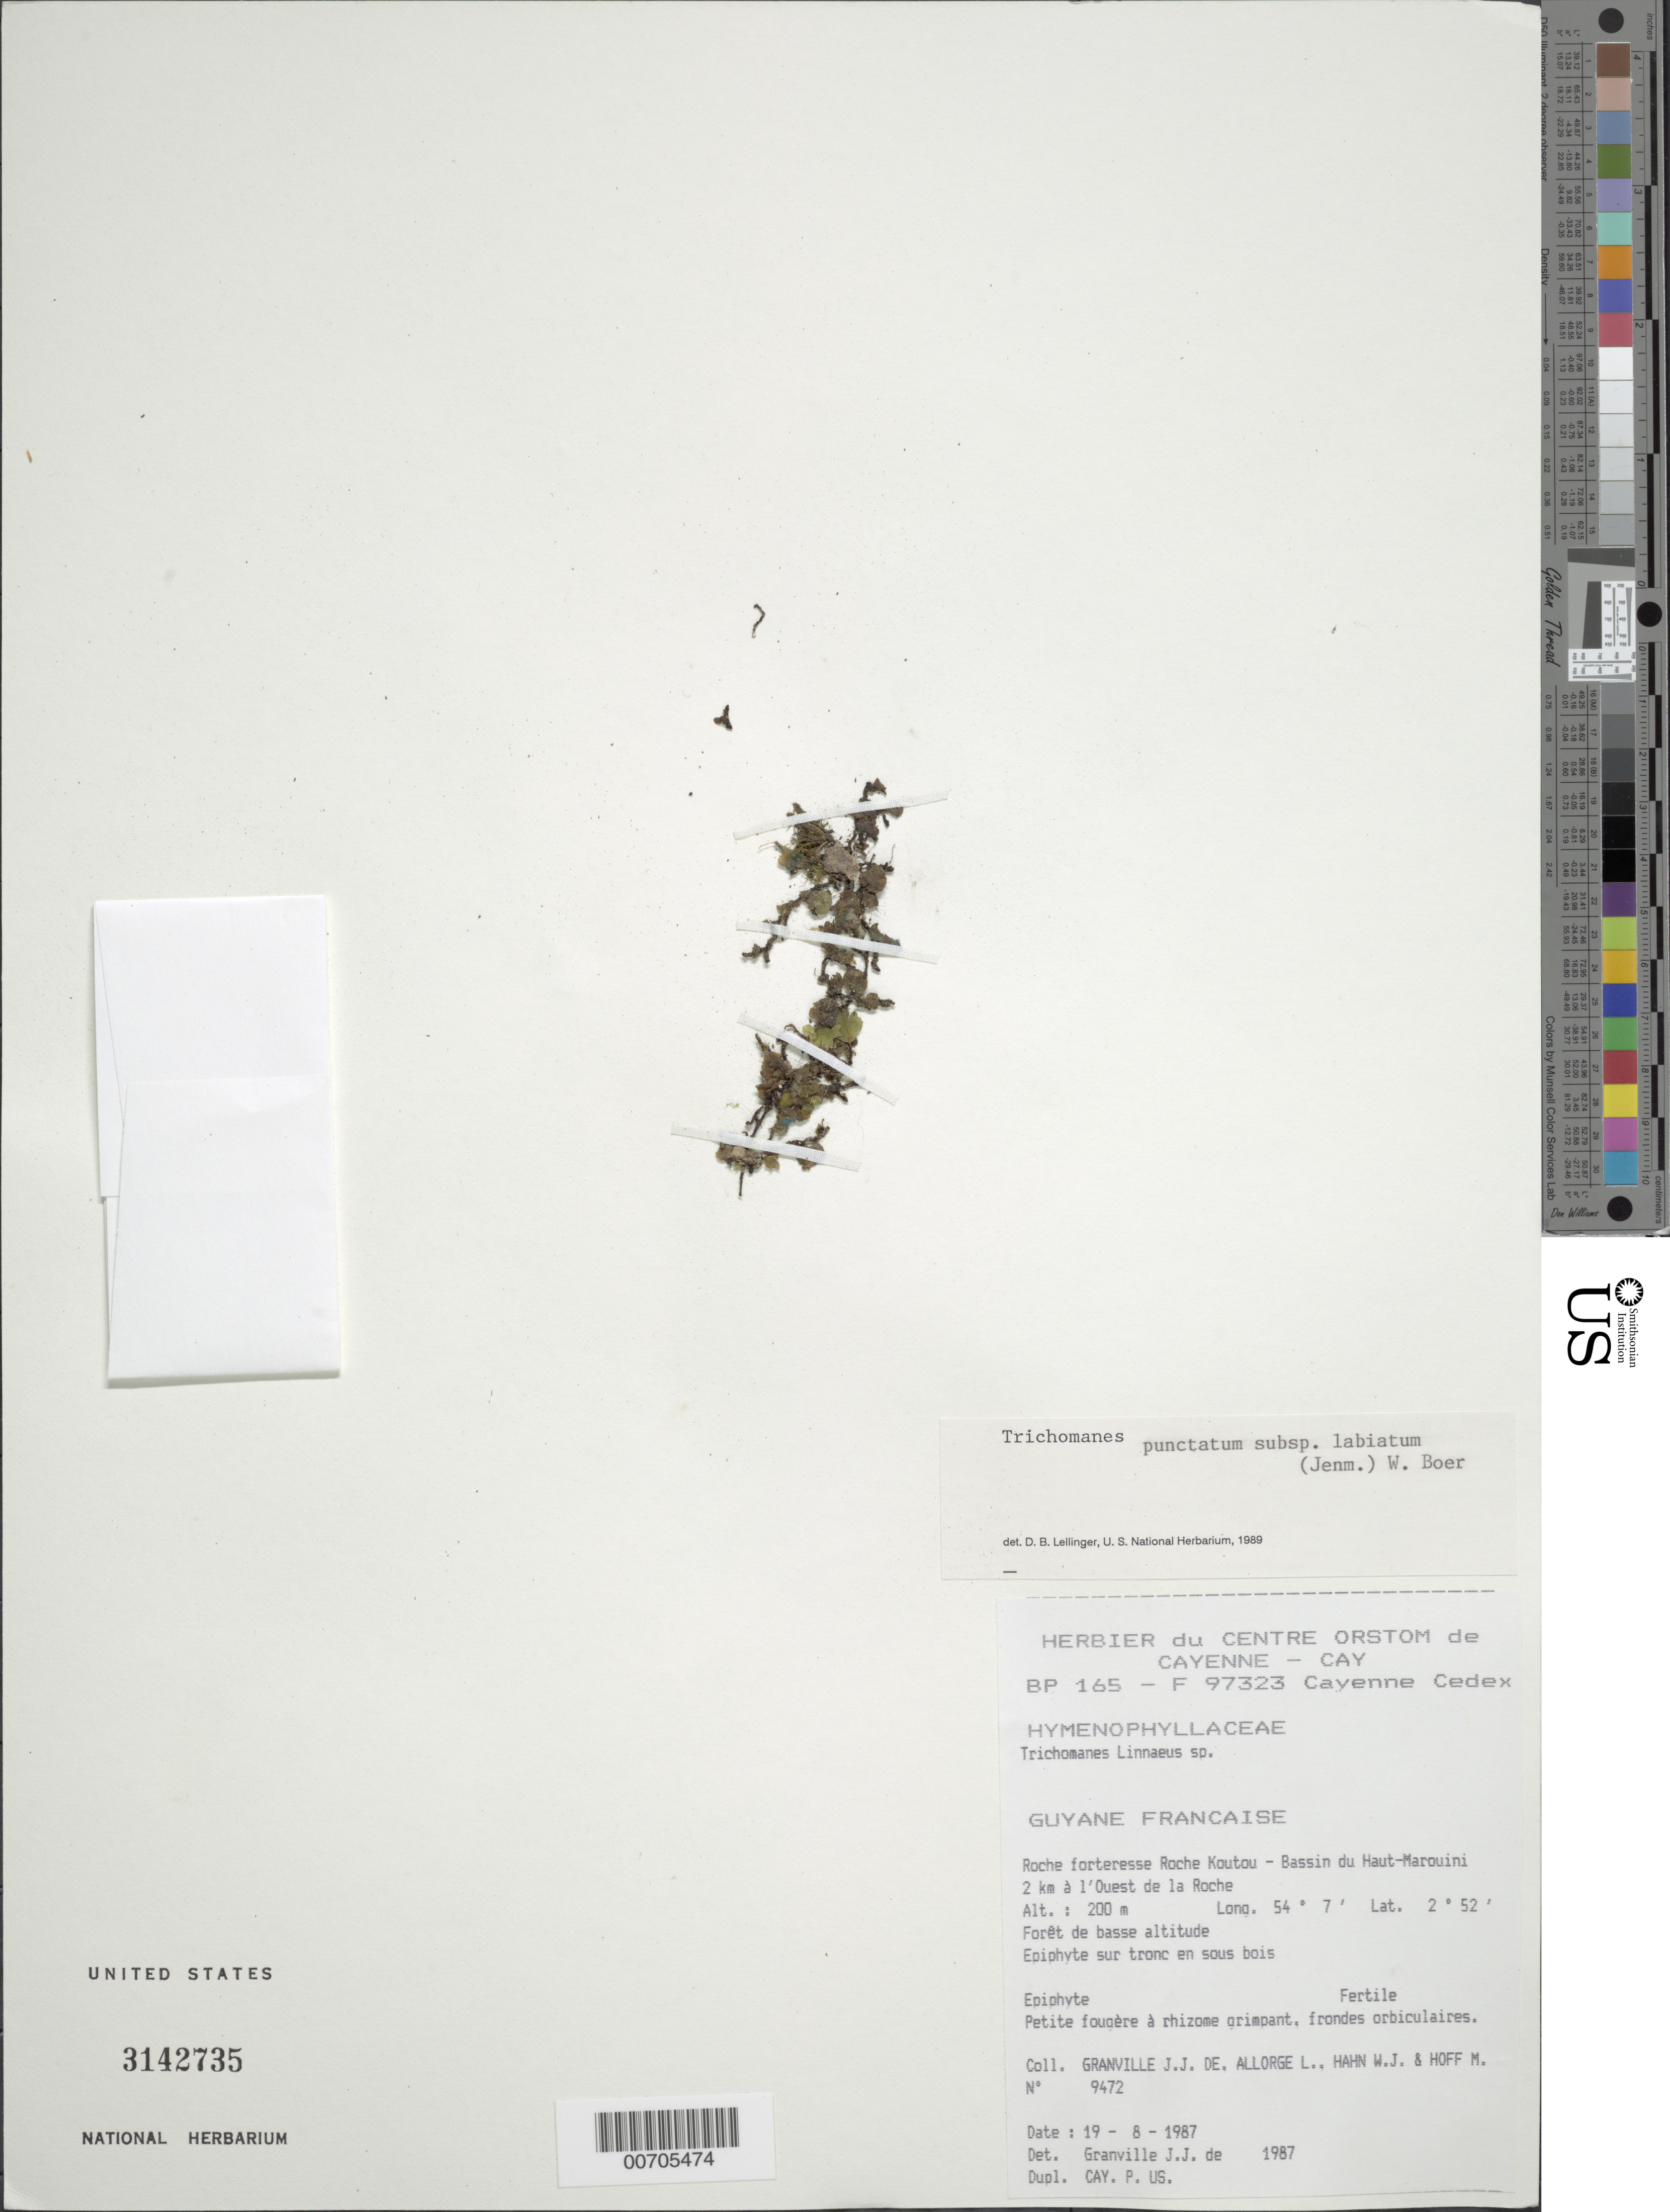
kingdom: Plantae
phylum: Tracheophyta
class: Polypodiopsida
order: Hymenophyllales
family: Hymenophyllaceae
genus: Didymoglossum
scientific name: Didymoglossum punctatum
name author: (Poir.) Desv.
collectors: J.-J. de Granville, L. Allorge, W. J. Hahn & M. Hoff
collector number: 9472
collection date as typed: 19-Aug-87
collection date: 1987-08-19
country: French Guiana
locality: Roche Koutou, Bassin du Haut-Marouini, 2 km à l'Ouest de la Roche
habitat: Low forest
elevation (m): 200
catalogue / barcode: US 3142735